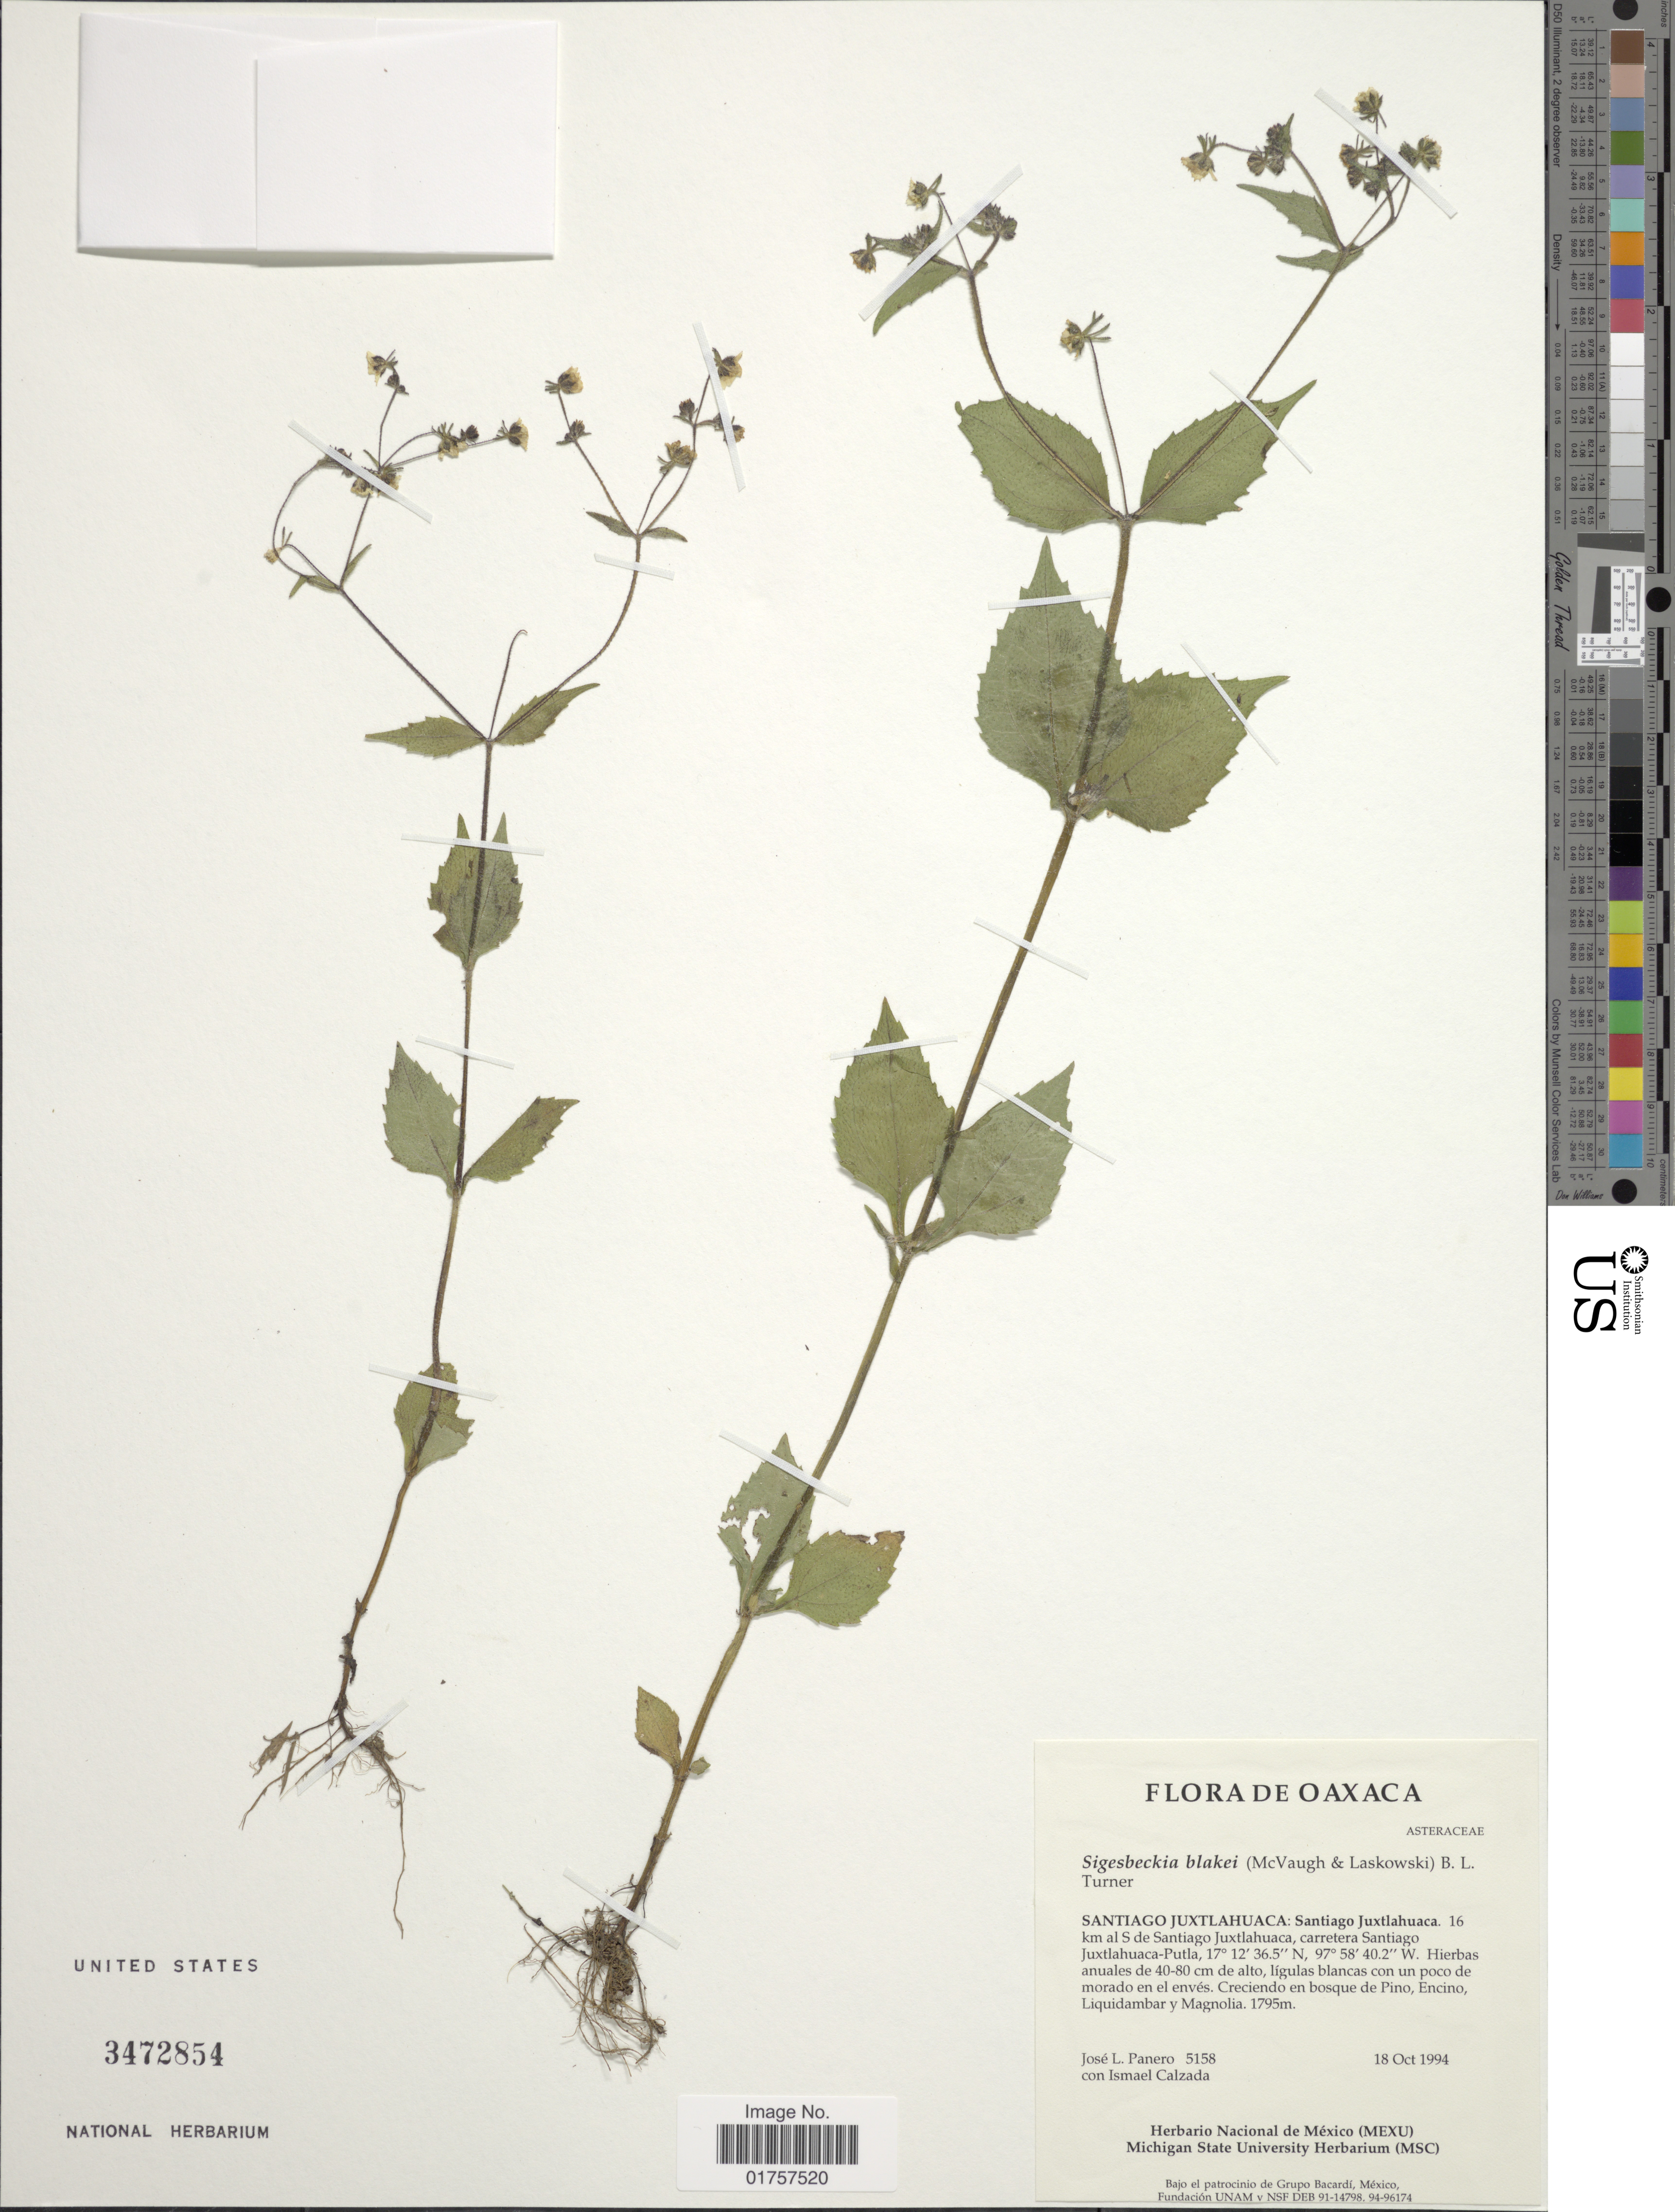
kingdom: Plantae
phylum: Tracheophyta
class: Magnoliopsida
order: Asterales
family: Asteraceae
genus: Sigesbeckia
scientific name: Sigesbeckia blakei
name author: B.L. Turner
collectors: J. L. Panero & I. Calzada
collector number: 5158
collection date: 1994-10-18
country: Mexico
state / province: Oaxaca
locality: Santiago Juxtlahuaca: Santiago Juxtlahuaca. 16 km al S de Santiago Juxtlahuaca, carretera Santiago Juxtlahuaca-Putla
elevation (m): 1795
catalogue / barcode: US 3472854